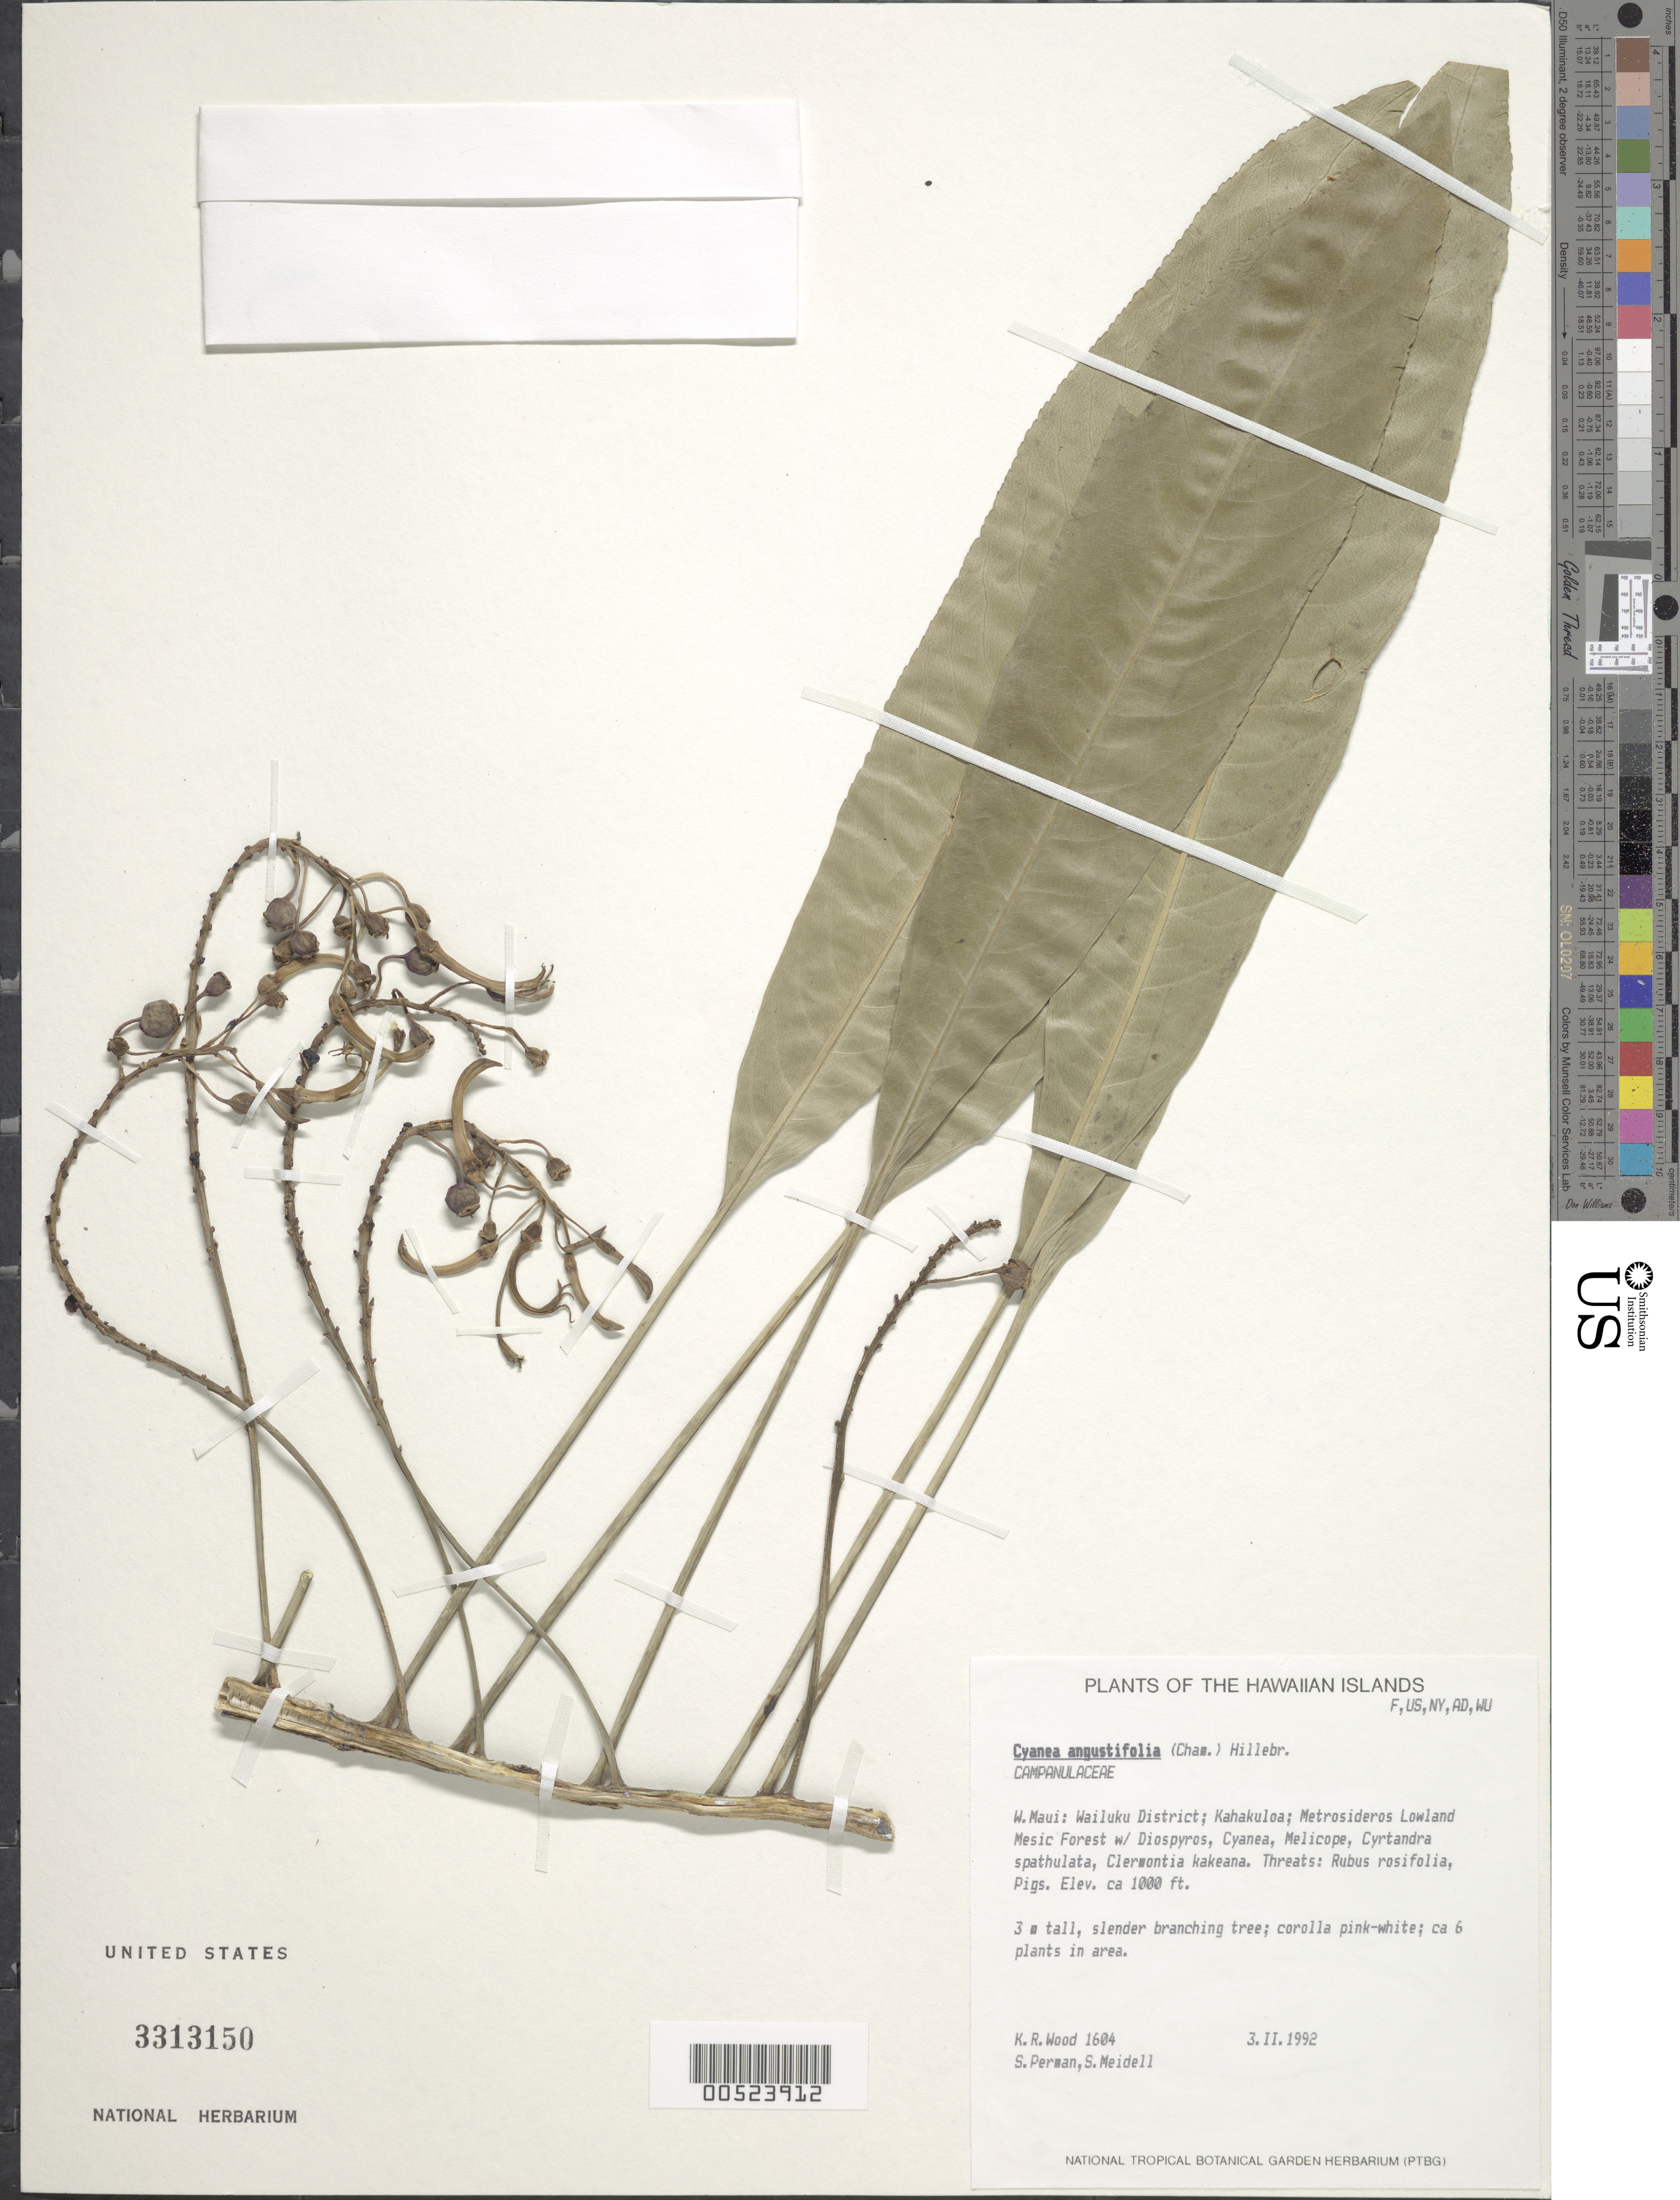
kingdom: Plantae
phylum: Tracheophyta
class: Magnoliopsida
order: Asterales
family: Campanulaceae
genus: Cyanea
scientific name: Cyanea angustifolia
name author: (Cham.) Hillebr.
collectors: K. R. Wood, S. P. Perlman & S. Meidell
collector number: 1604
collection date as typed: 3 Feb 1992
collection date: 1992-02-03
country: United States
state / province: Hawaii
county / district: Maui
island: Maui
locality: W Maui, Wailuku Dist, Kahakuloa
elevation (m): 305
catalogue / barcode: US 3313150